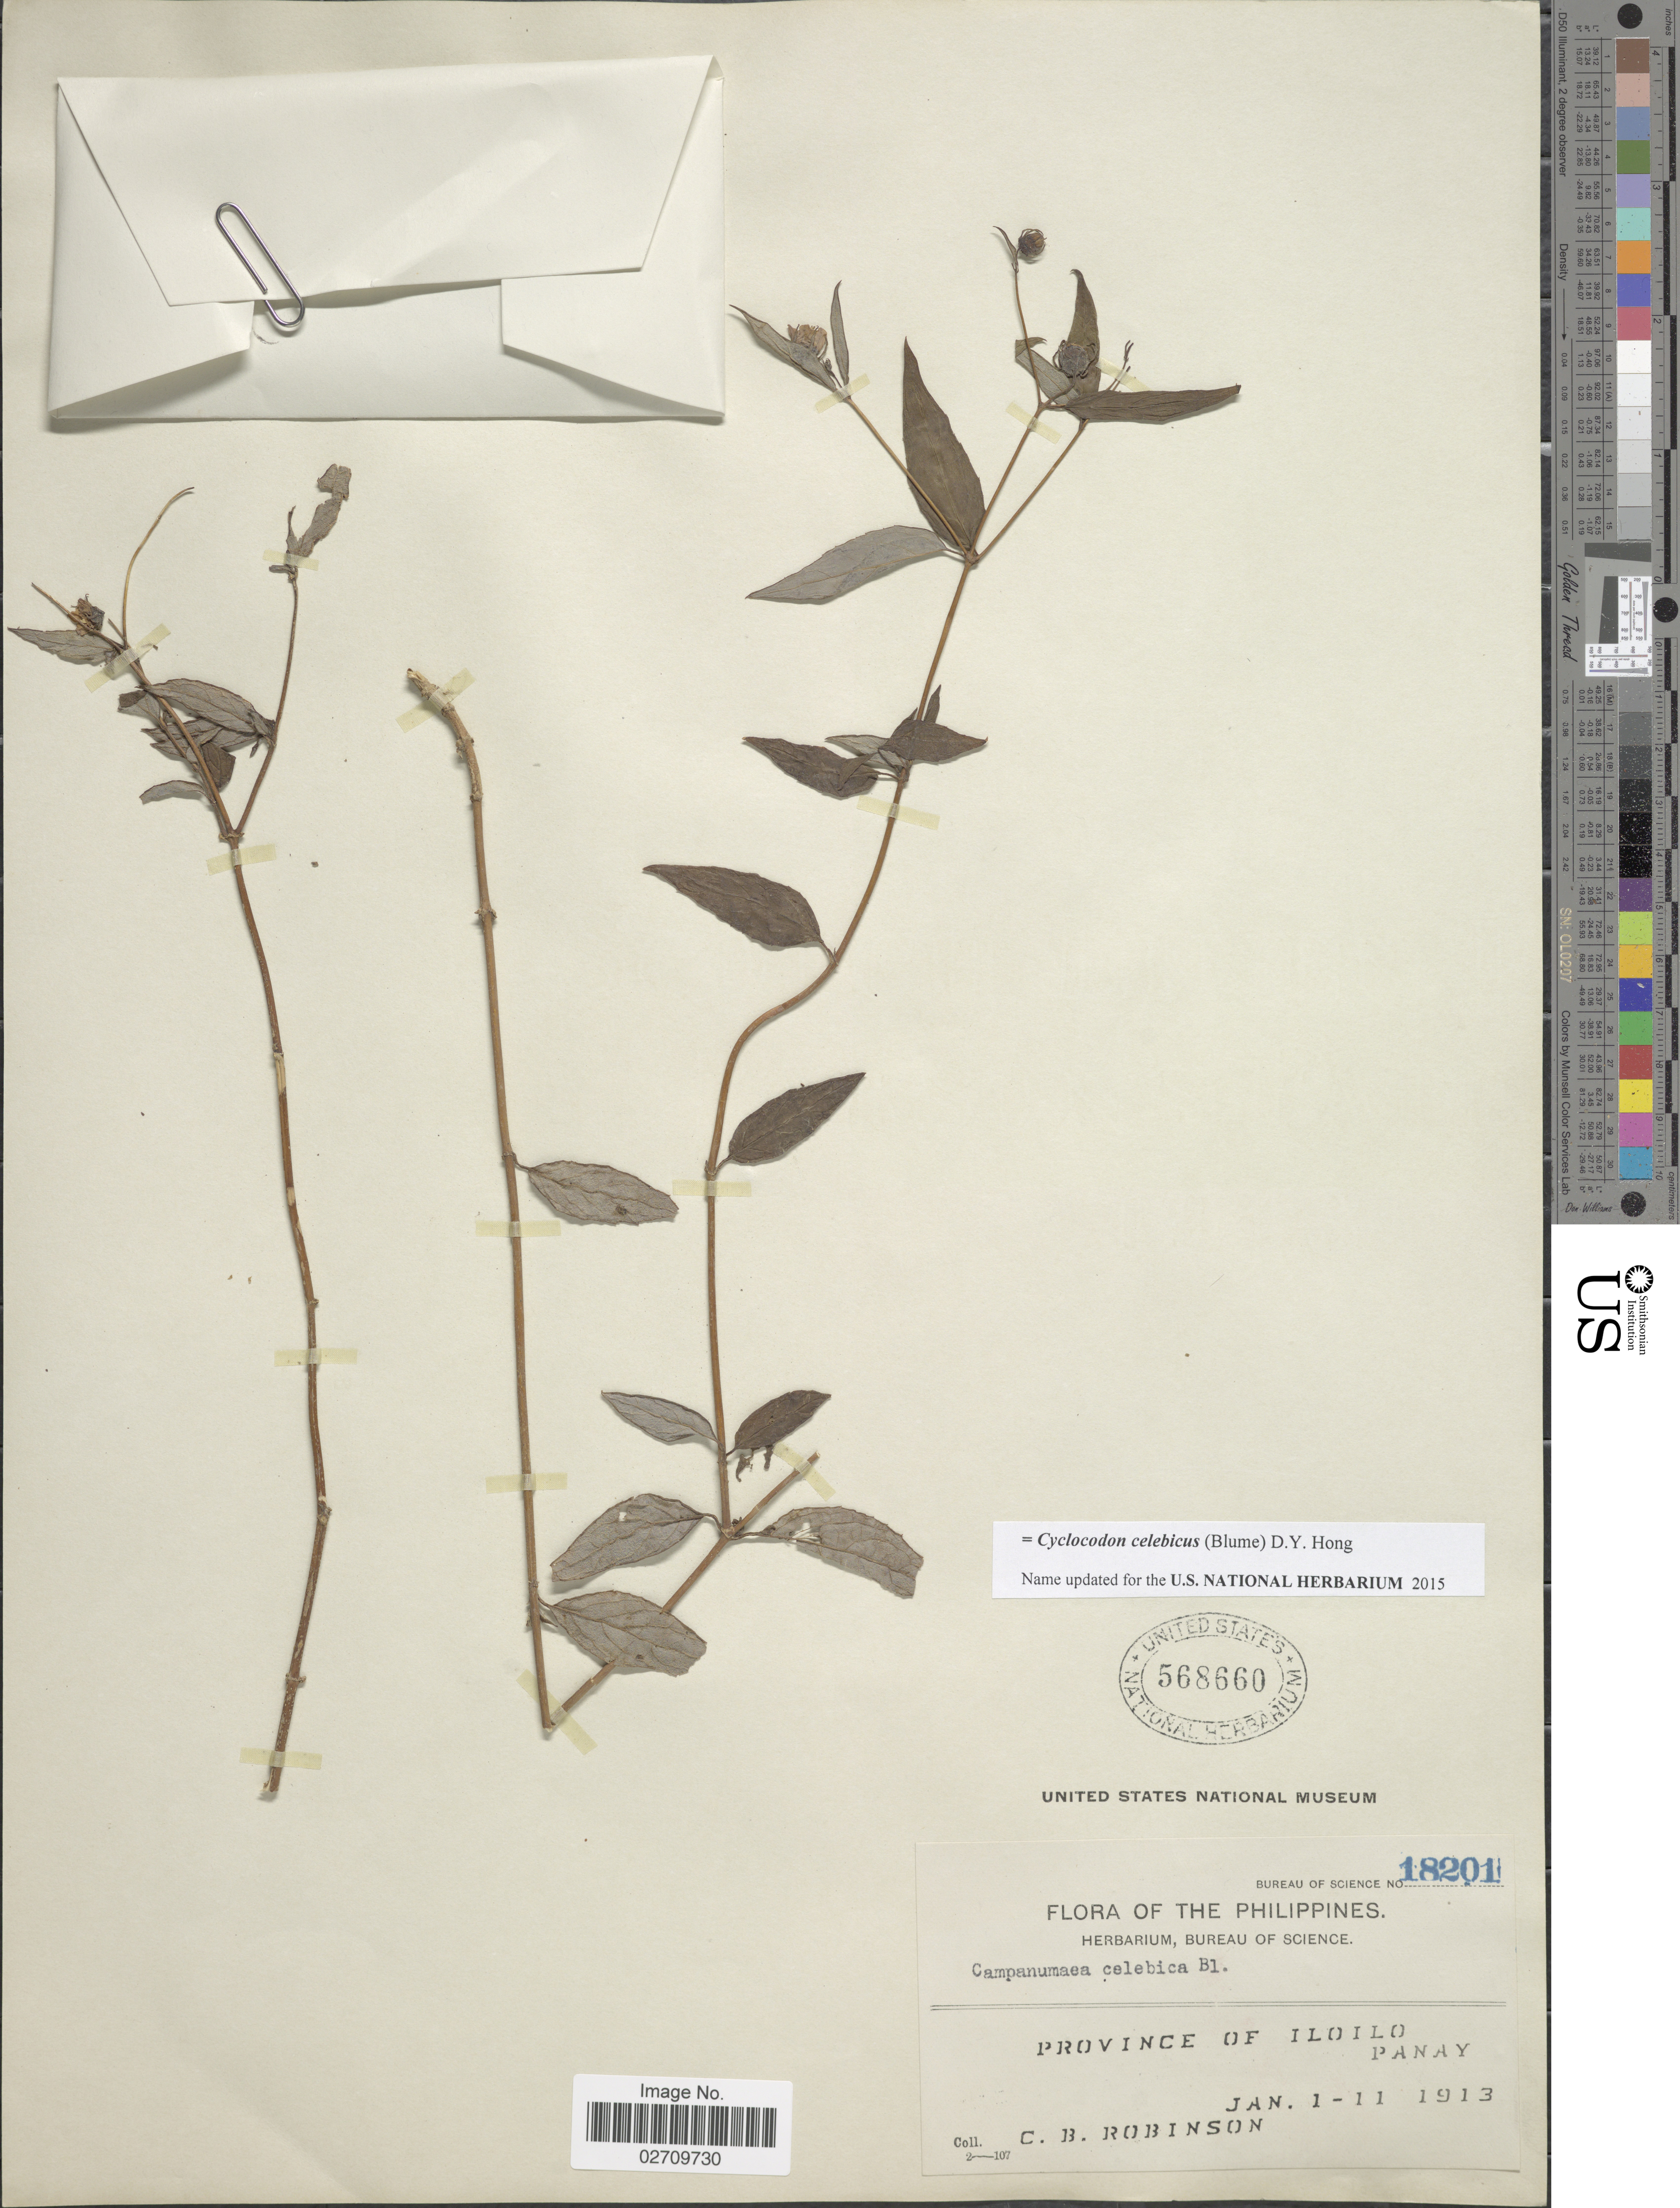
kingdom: Plantae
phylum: Tracheophyta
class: Magnoliopsida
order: Asterales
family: Campanulaceae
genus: Cyclocodon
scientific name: Cyclocodon celebicus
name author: (Blume) D.Y. Hong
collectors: C. Robinson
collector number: Bureau of Science 18201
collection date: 1913-01-01/1913-01-11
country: Philippines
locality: Province of Iloilo, Panay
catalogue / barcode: US 568660